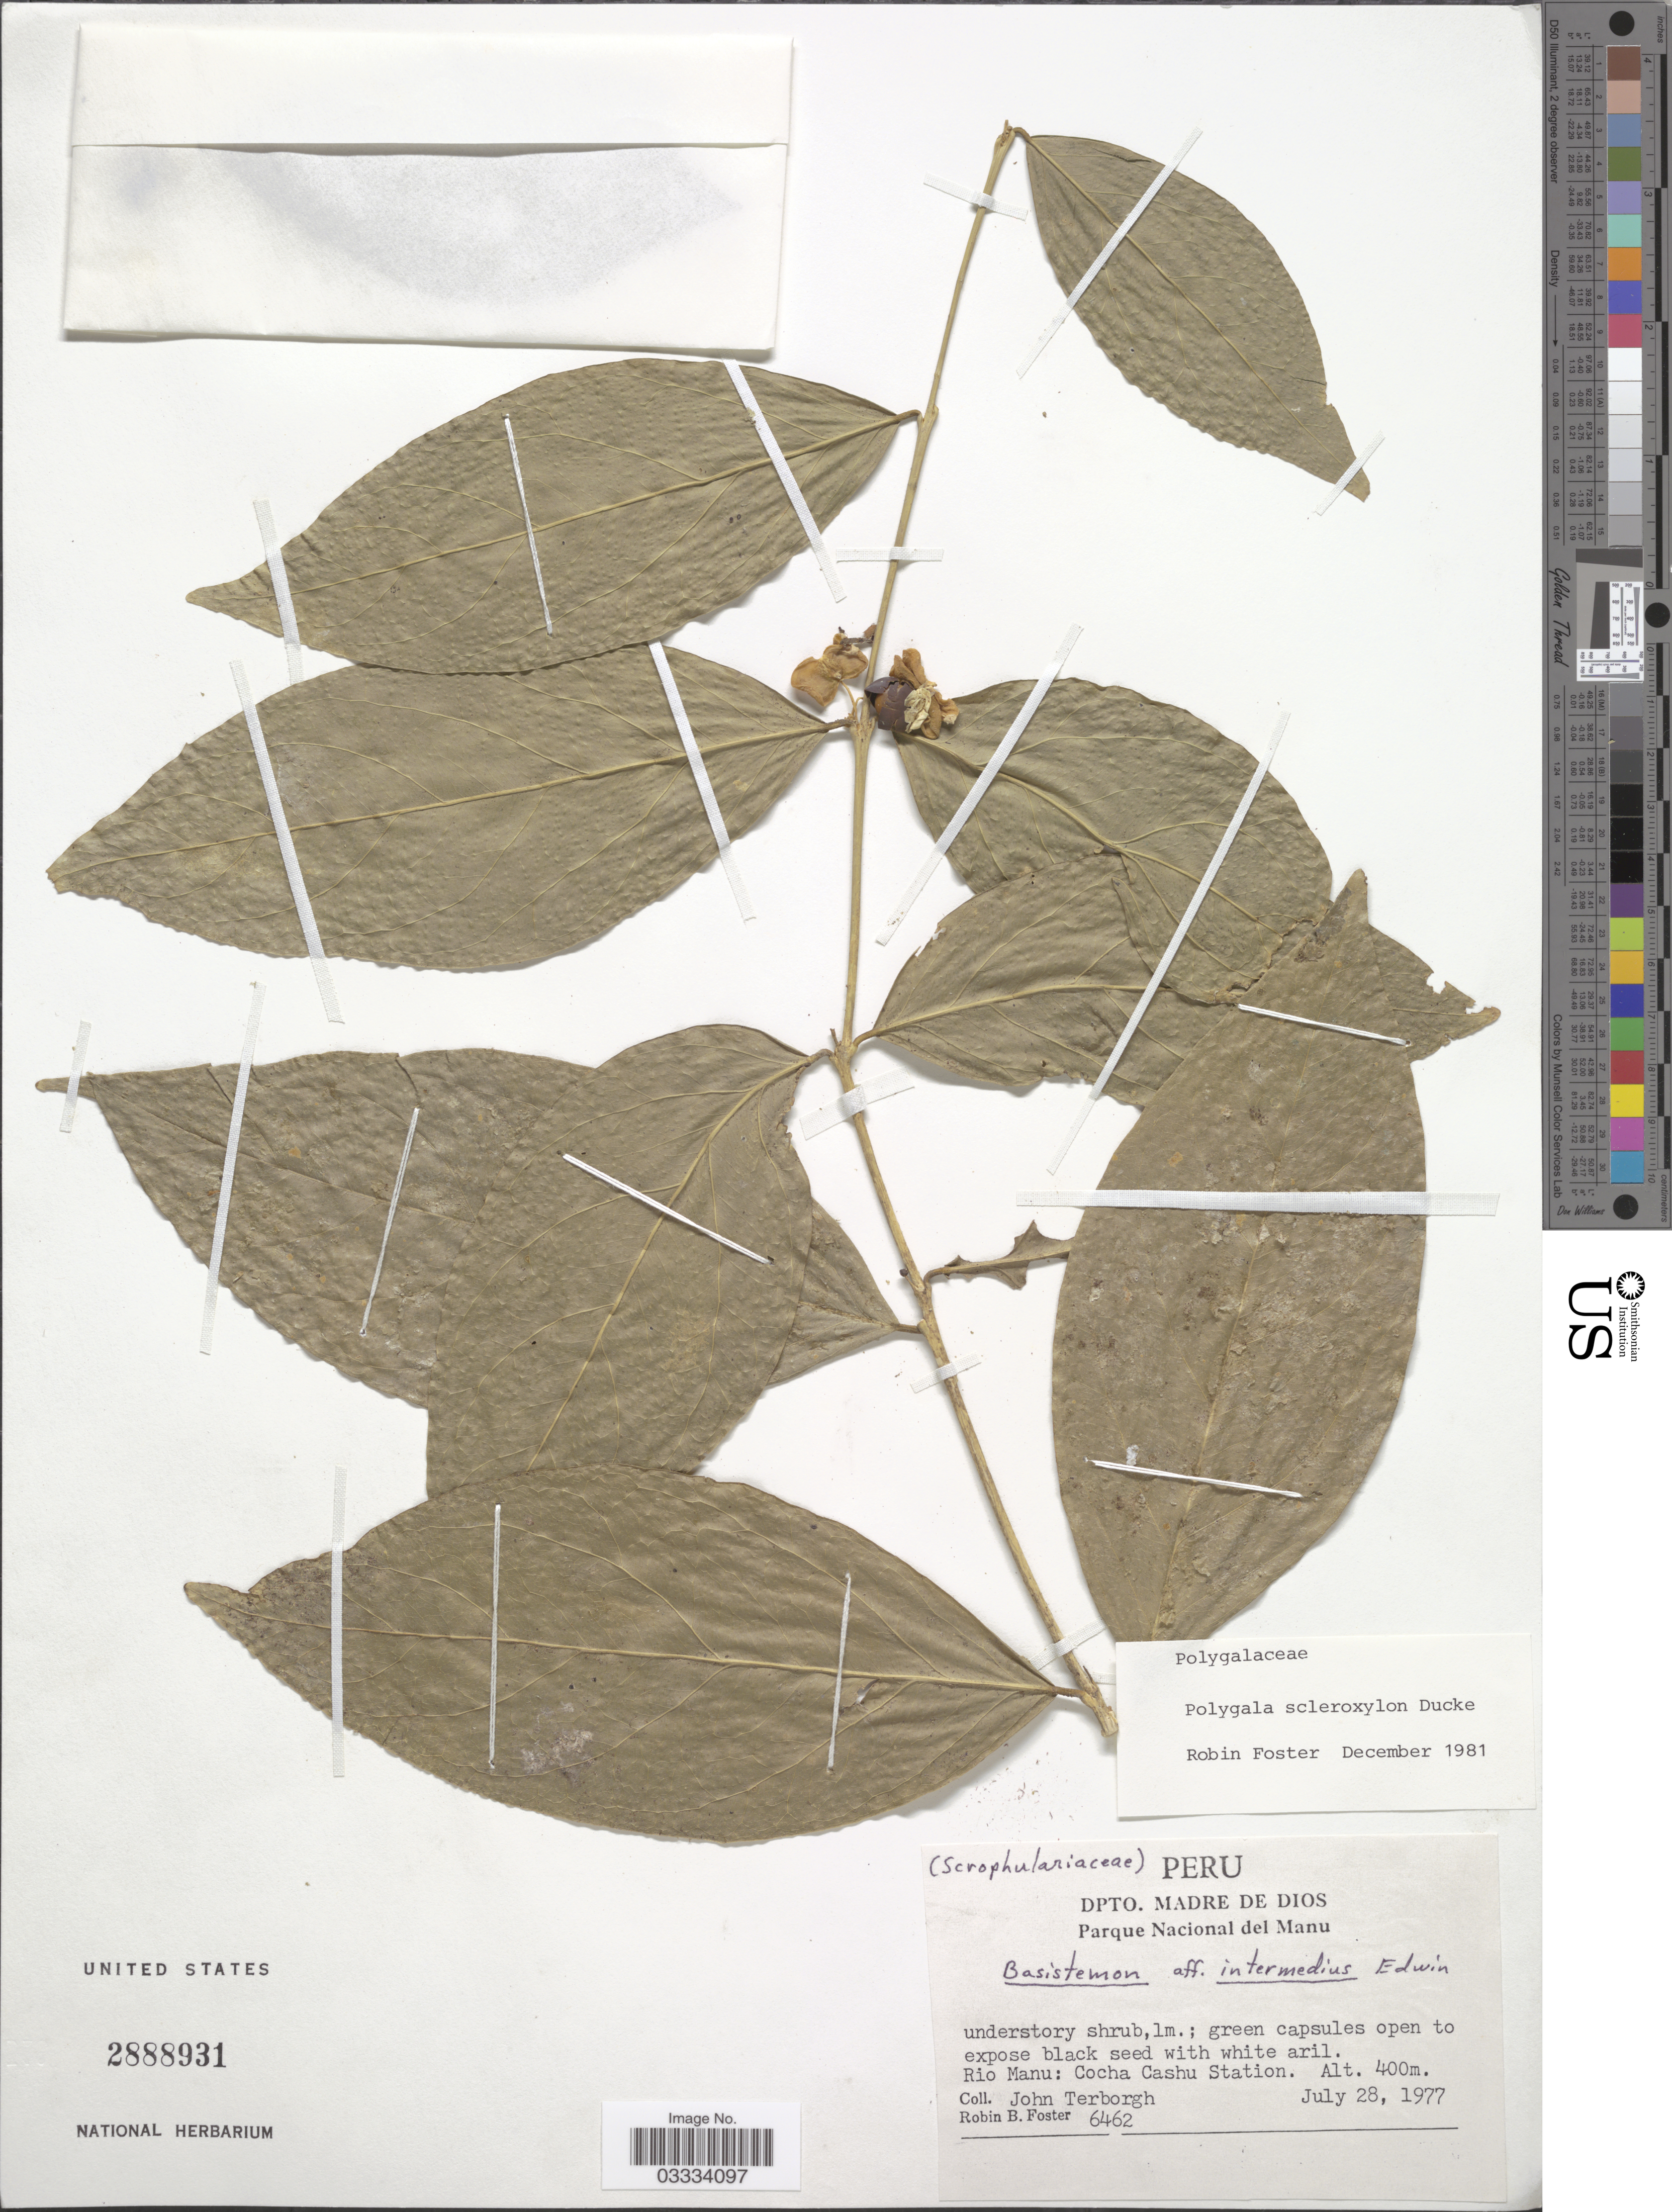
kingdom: Plantae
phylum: Tracheophyta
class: Magnoliopsida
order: Fabales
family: Polygalaceae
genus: Acanthocladus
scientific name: Acanthocladus scleroxylon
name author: (Ducke) B. Eriksen & B. Ståhl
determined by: Strong, Mark T., (BOT), Smithsonian Institution - National Museum of Natural History (UNITED STATES)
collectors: J. Terborgh & R. B. Foster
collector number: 6462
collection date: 1977-07-28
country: Peru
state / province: Madre de Dios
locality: Dpto. Madre de Dios. Parque Nacional del Manu. Rio Manu: Cocha Cashu Station.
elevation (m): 400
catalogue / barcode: US 2888931